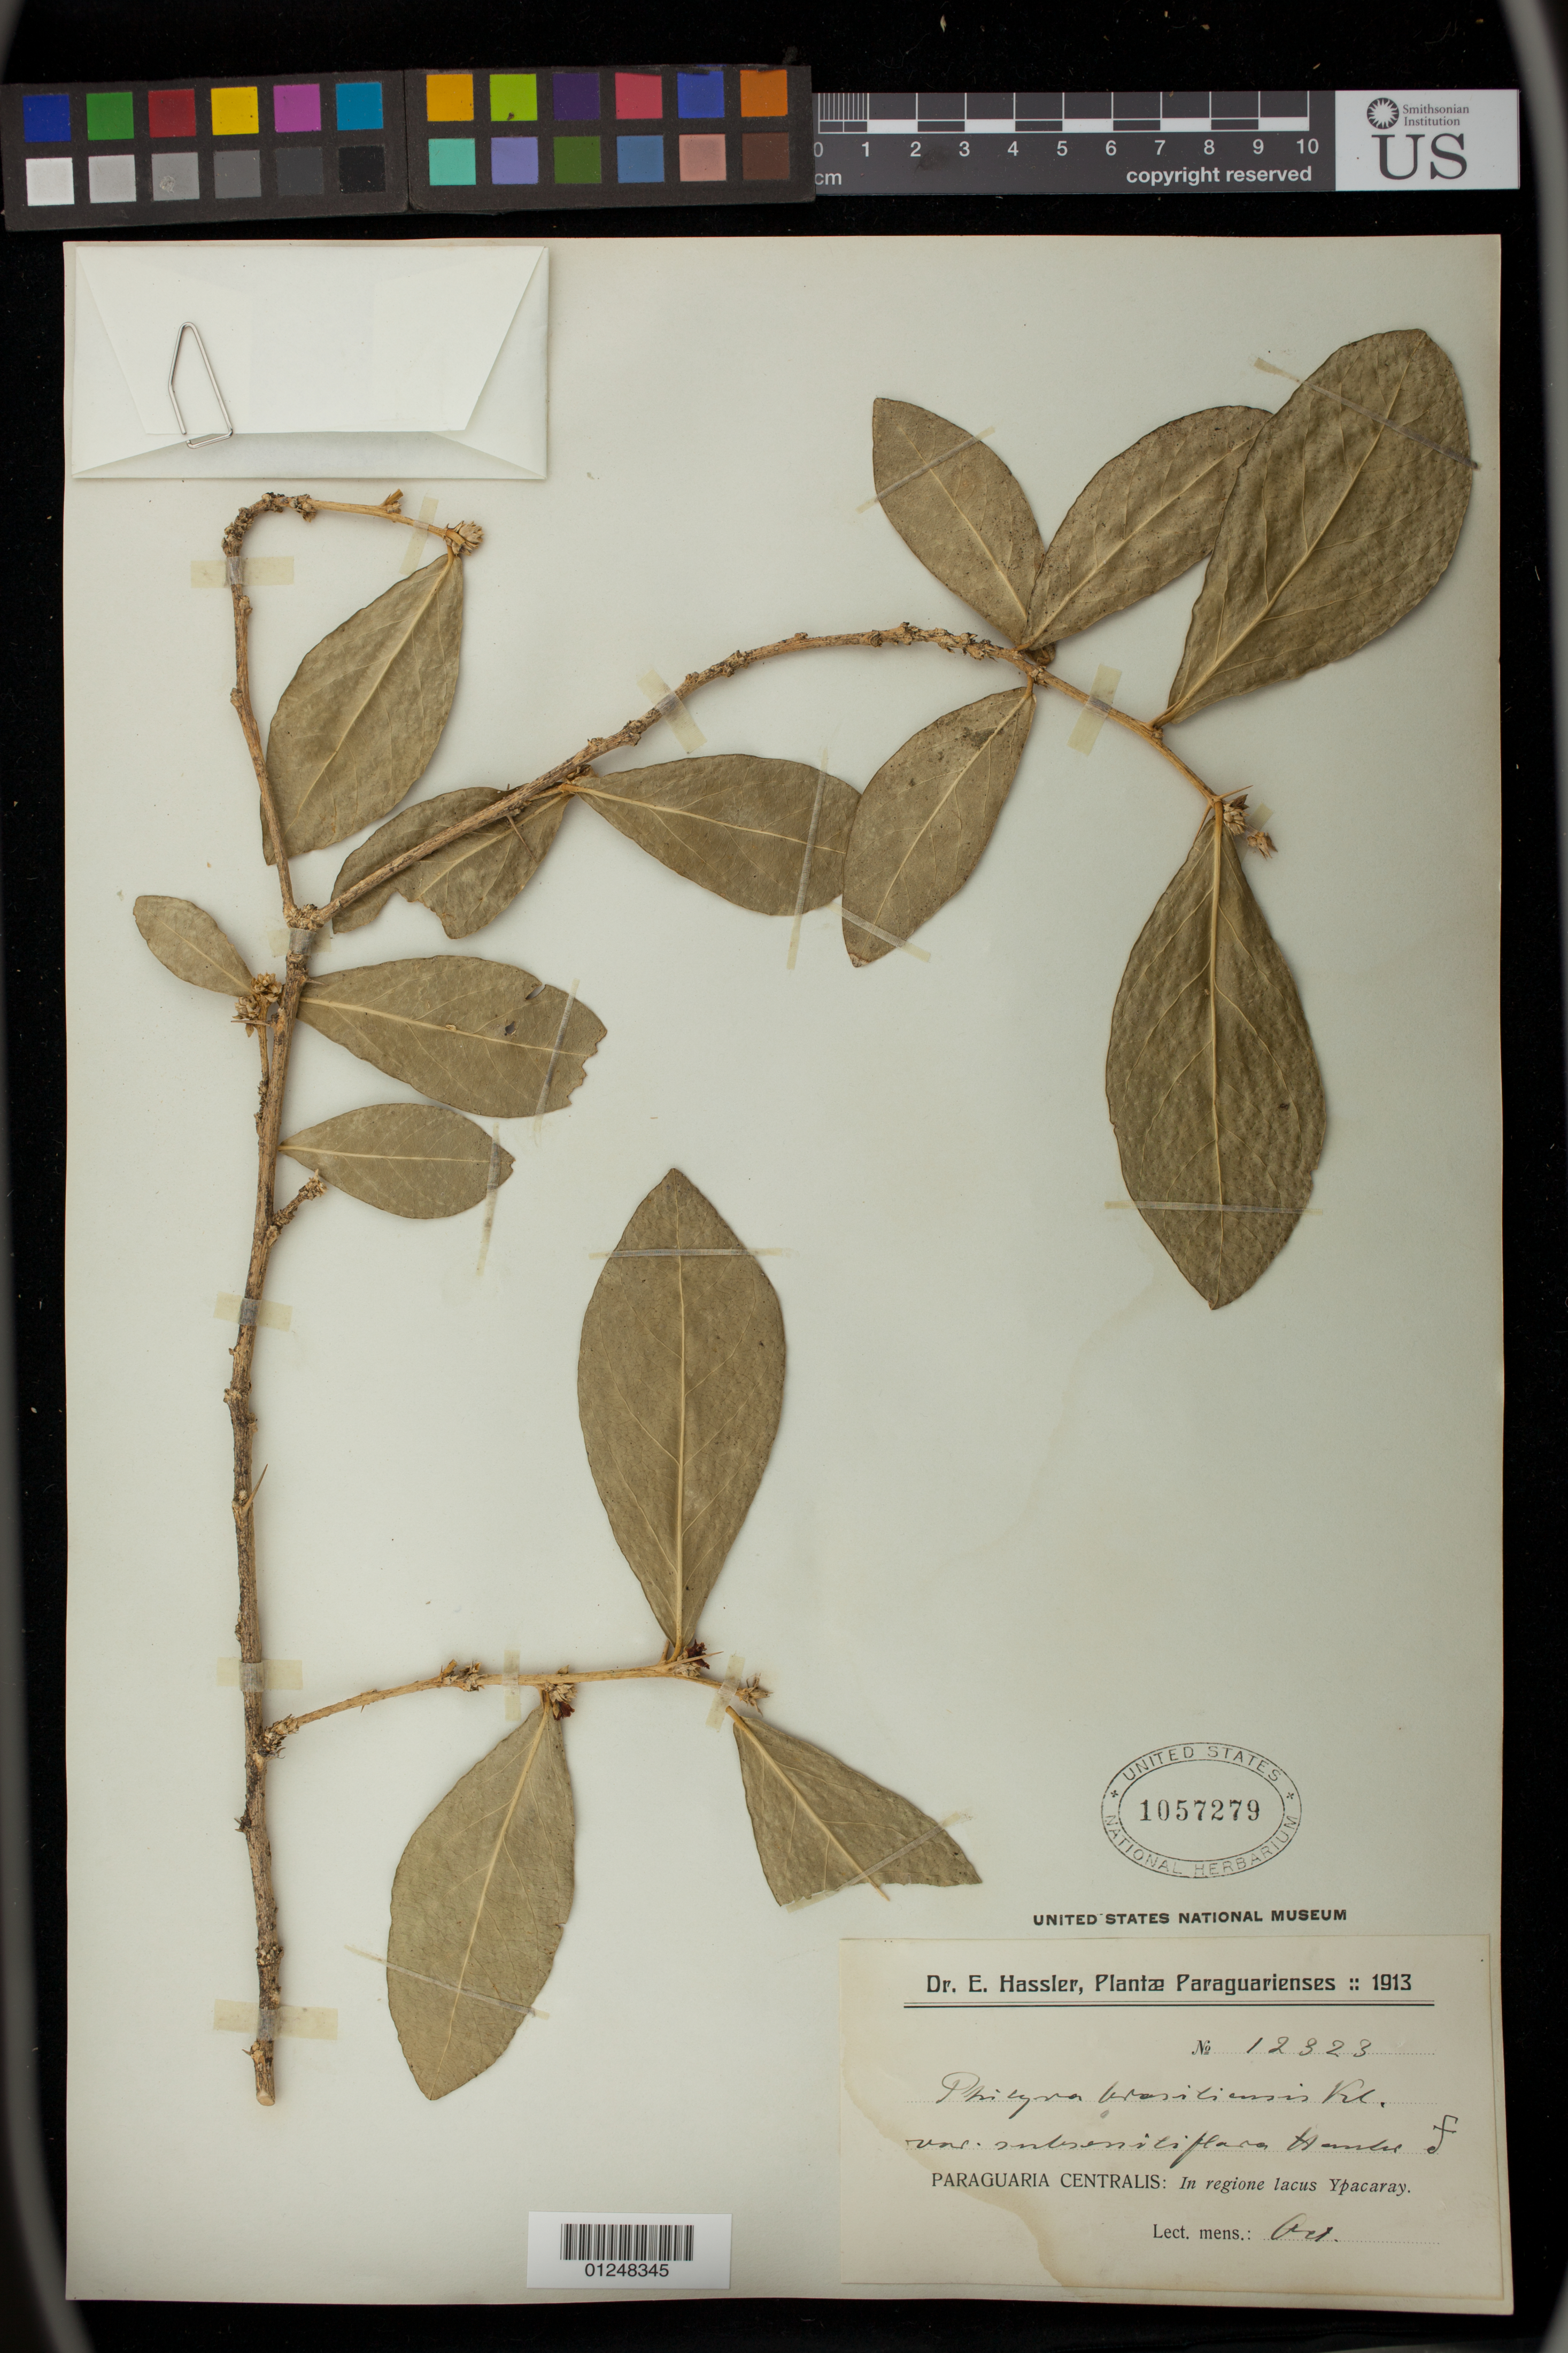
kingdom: Plantae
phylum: Tracheophyta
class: Magnoliopsida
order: Malpighiales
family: Euphorbiaceae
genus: Philyra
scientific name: Philyra brasiliensis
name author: Klotzsch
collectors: E. Hassler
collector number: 12323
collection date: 1913-10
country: Paraguay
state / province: Central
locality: In regione lacus Ypacaray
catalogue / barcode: US 1057279